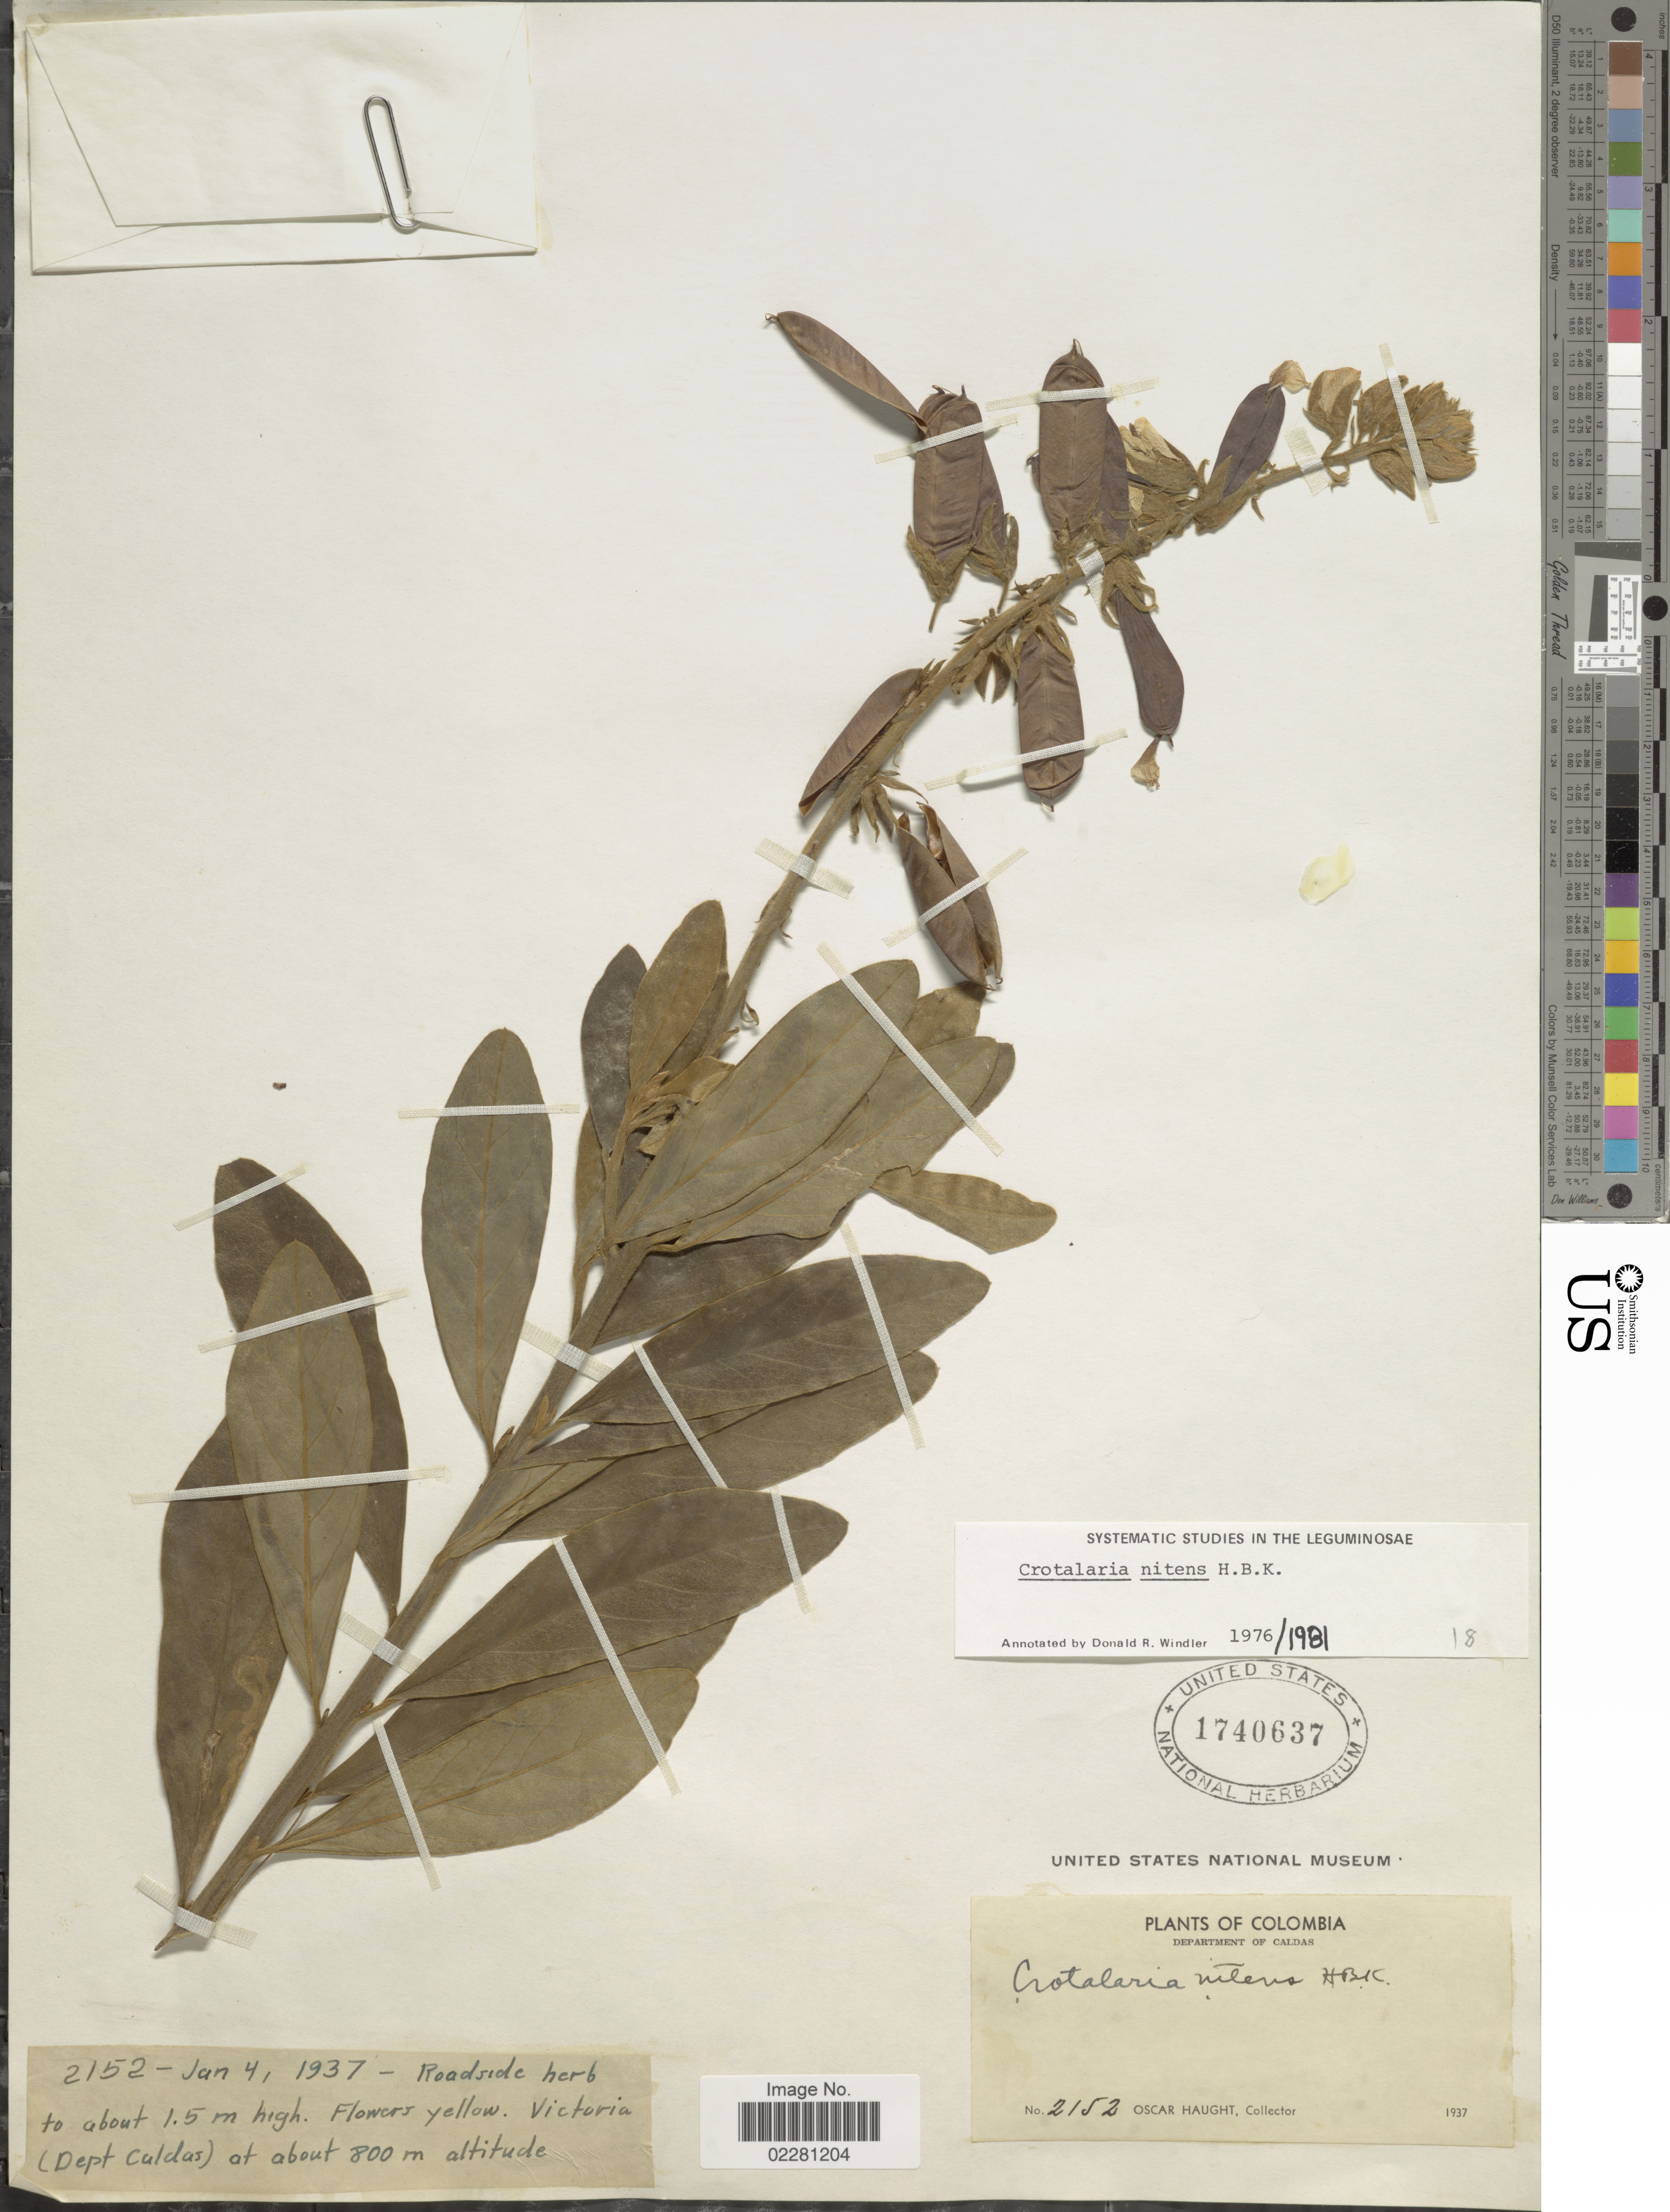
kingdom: Plantae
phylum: Tracheophyta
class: Magnoliopsida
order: Fabales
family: Fabaceae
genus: Crotalaria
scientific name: Crotalaria nitens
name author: Kunth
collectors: O. Haught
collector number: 2152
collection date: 1937-01-04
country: Colombia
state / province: Caldas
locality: Victoria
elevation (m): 800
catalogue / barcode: US 1740637